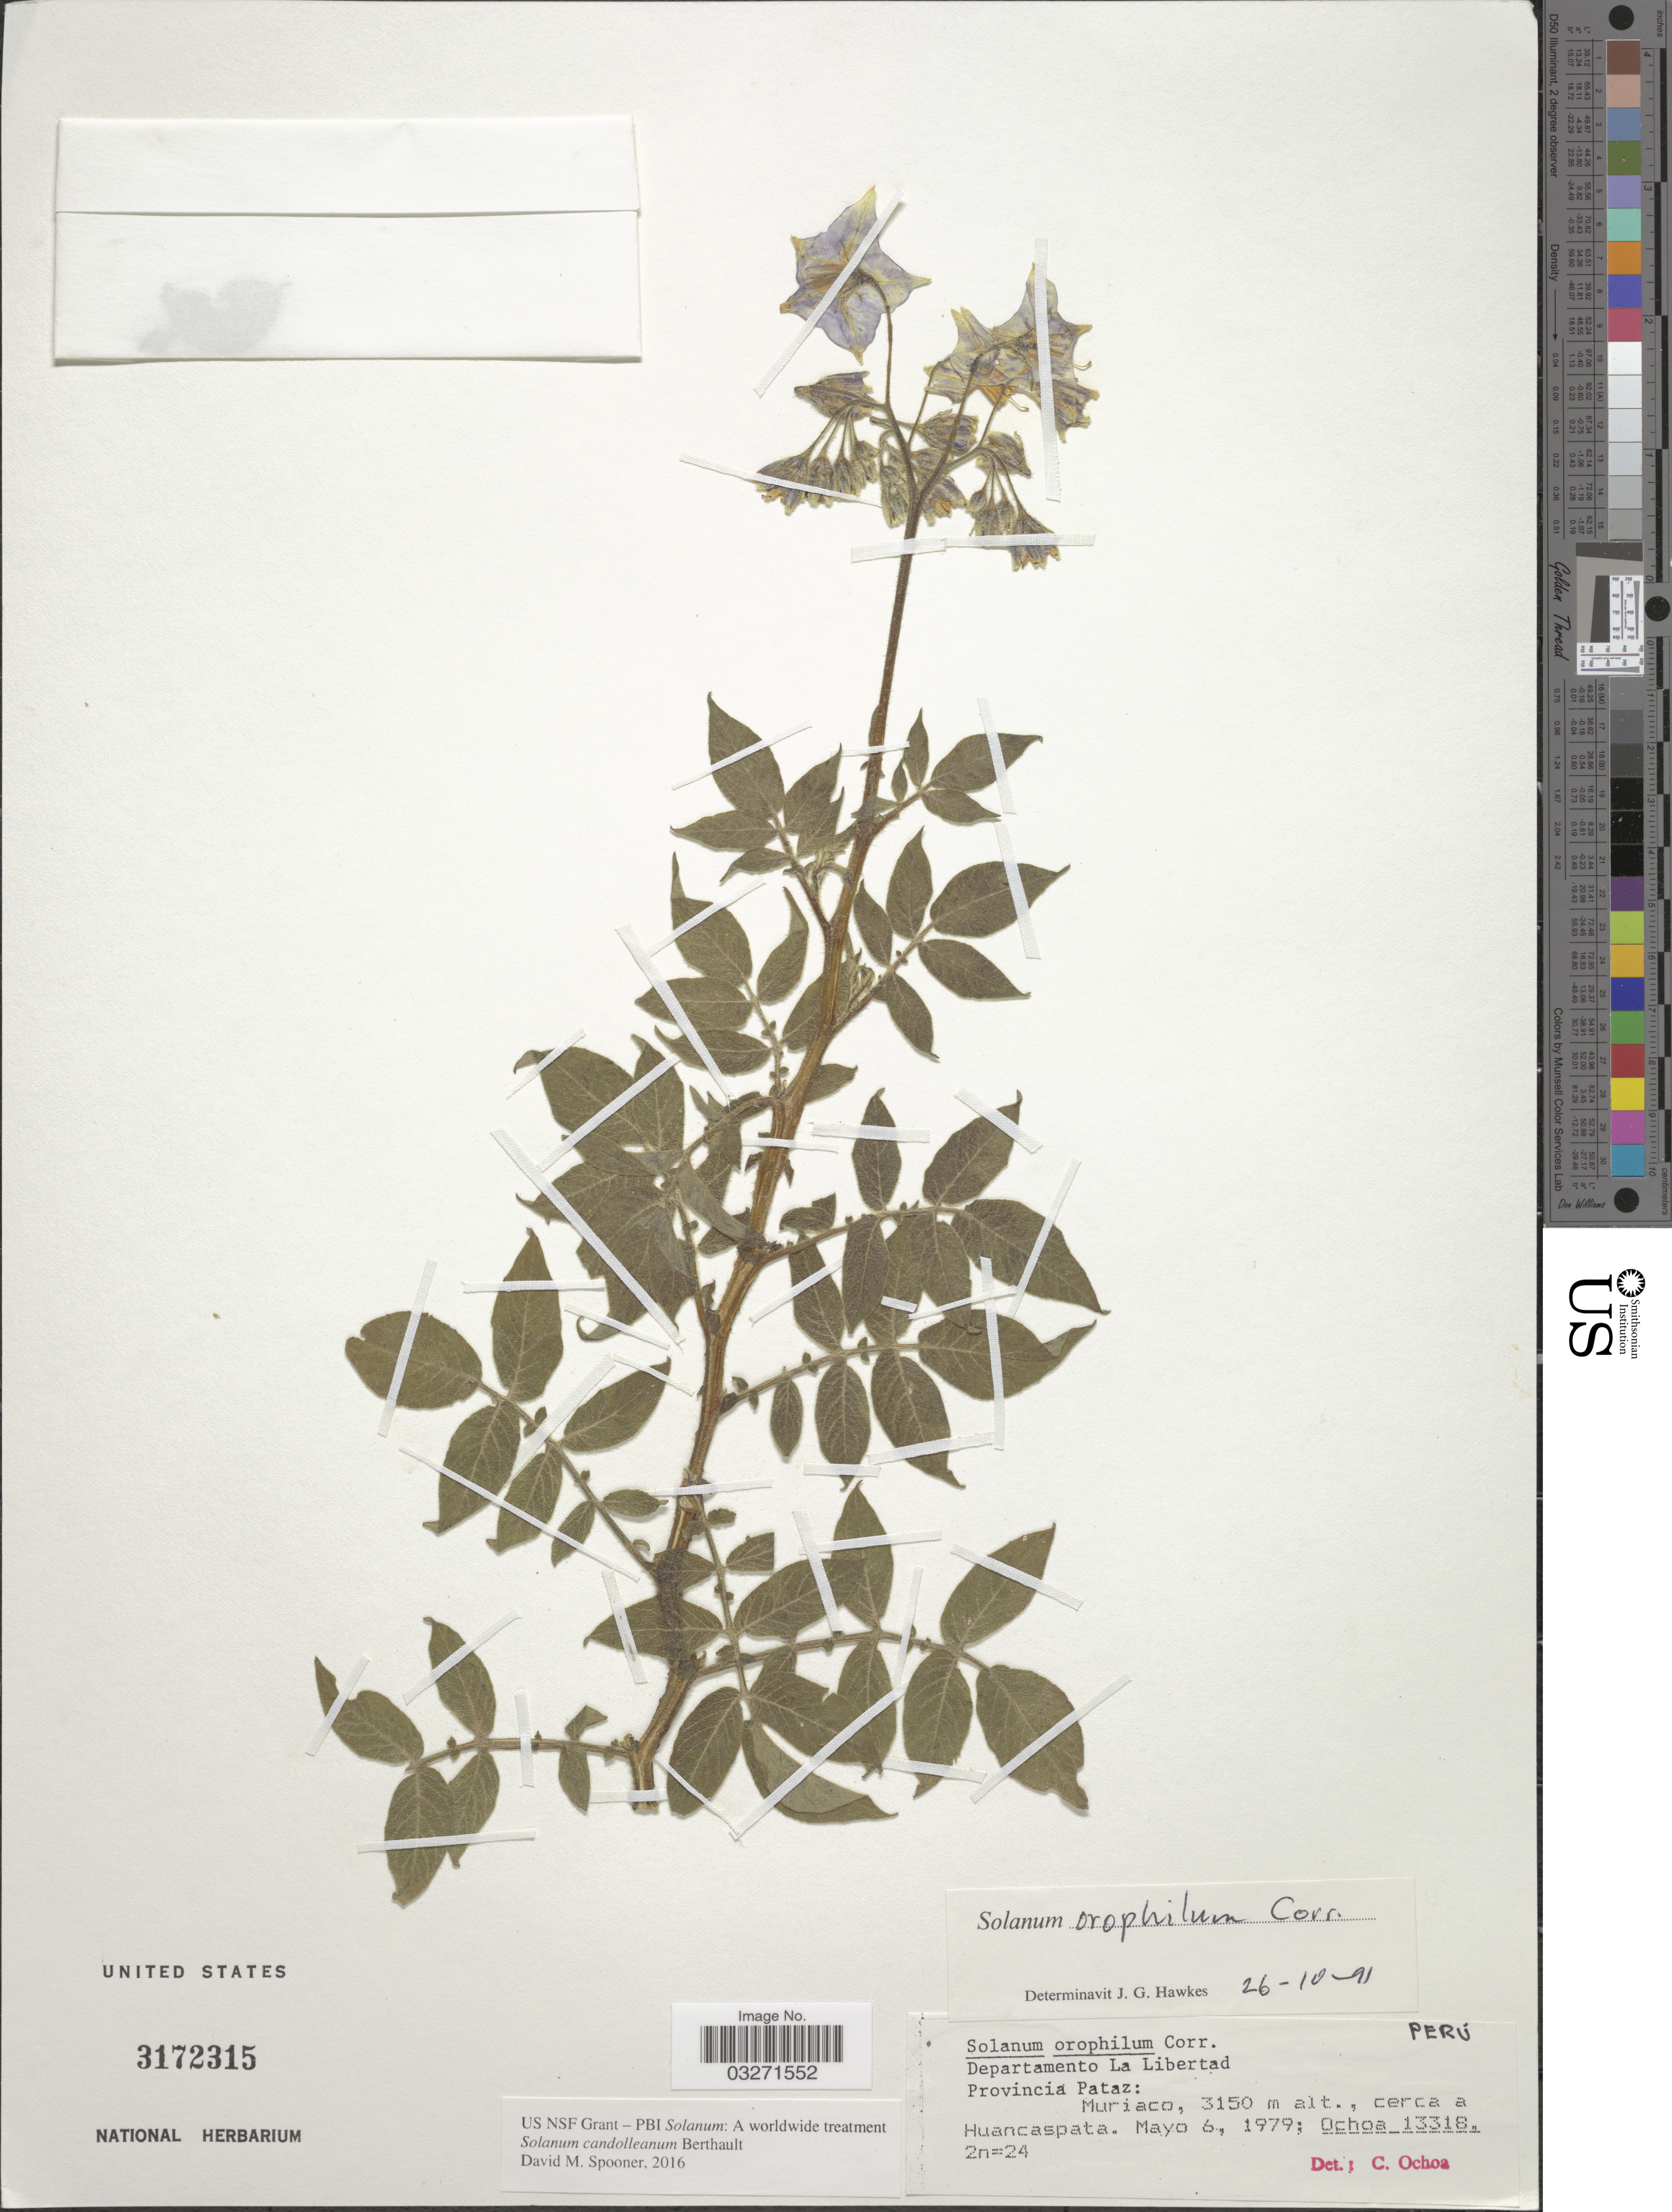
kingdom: Plantae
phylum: Tracheophyta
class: Magnoliopsida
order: Solanales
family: Solanaceae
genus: Solanum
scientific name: Solanum candolleanum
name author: Berthault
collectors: -. Ochoa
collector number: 13318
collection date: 1979-05-06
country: Peru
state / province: La Libertad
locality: Departamento La Libertad. Provincia Pataz: Muriaco, cerca a Huancaspata.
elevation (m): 3150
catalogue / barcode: US 3172315